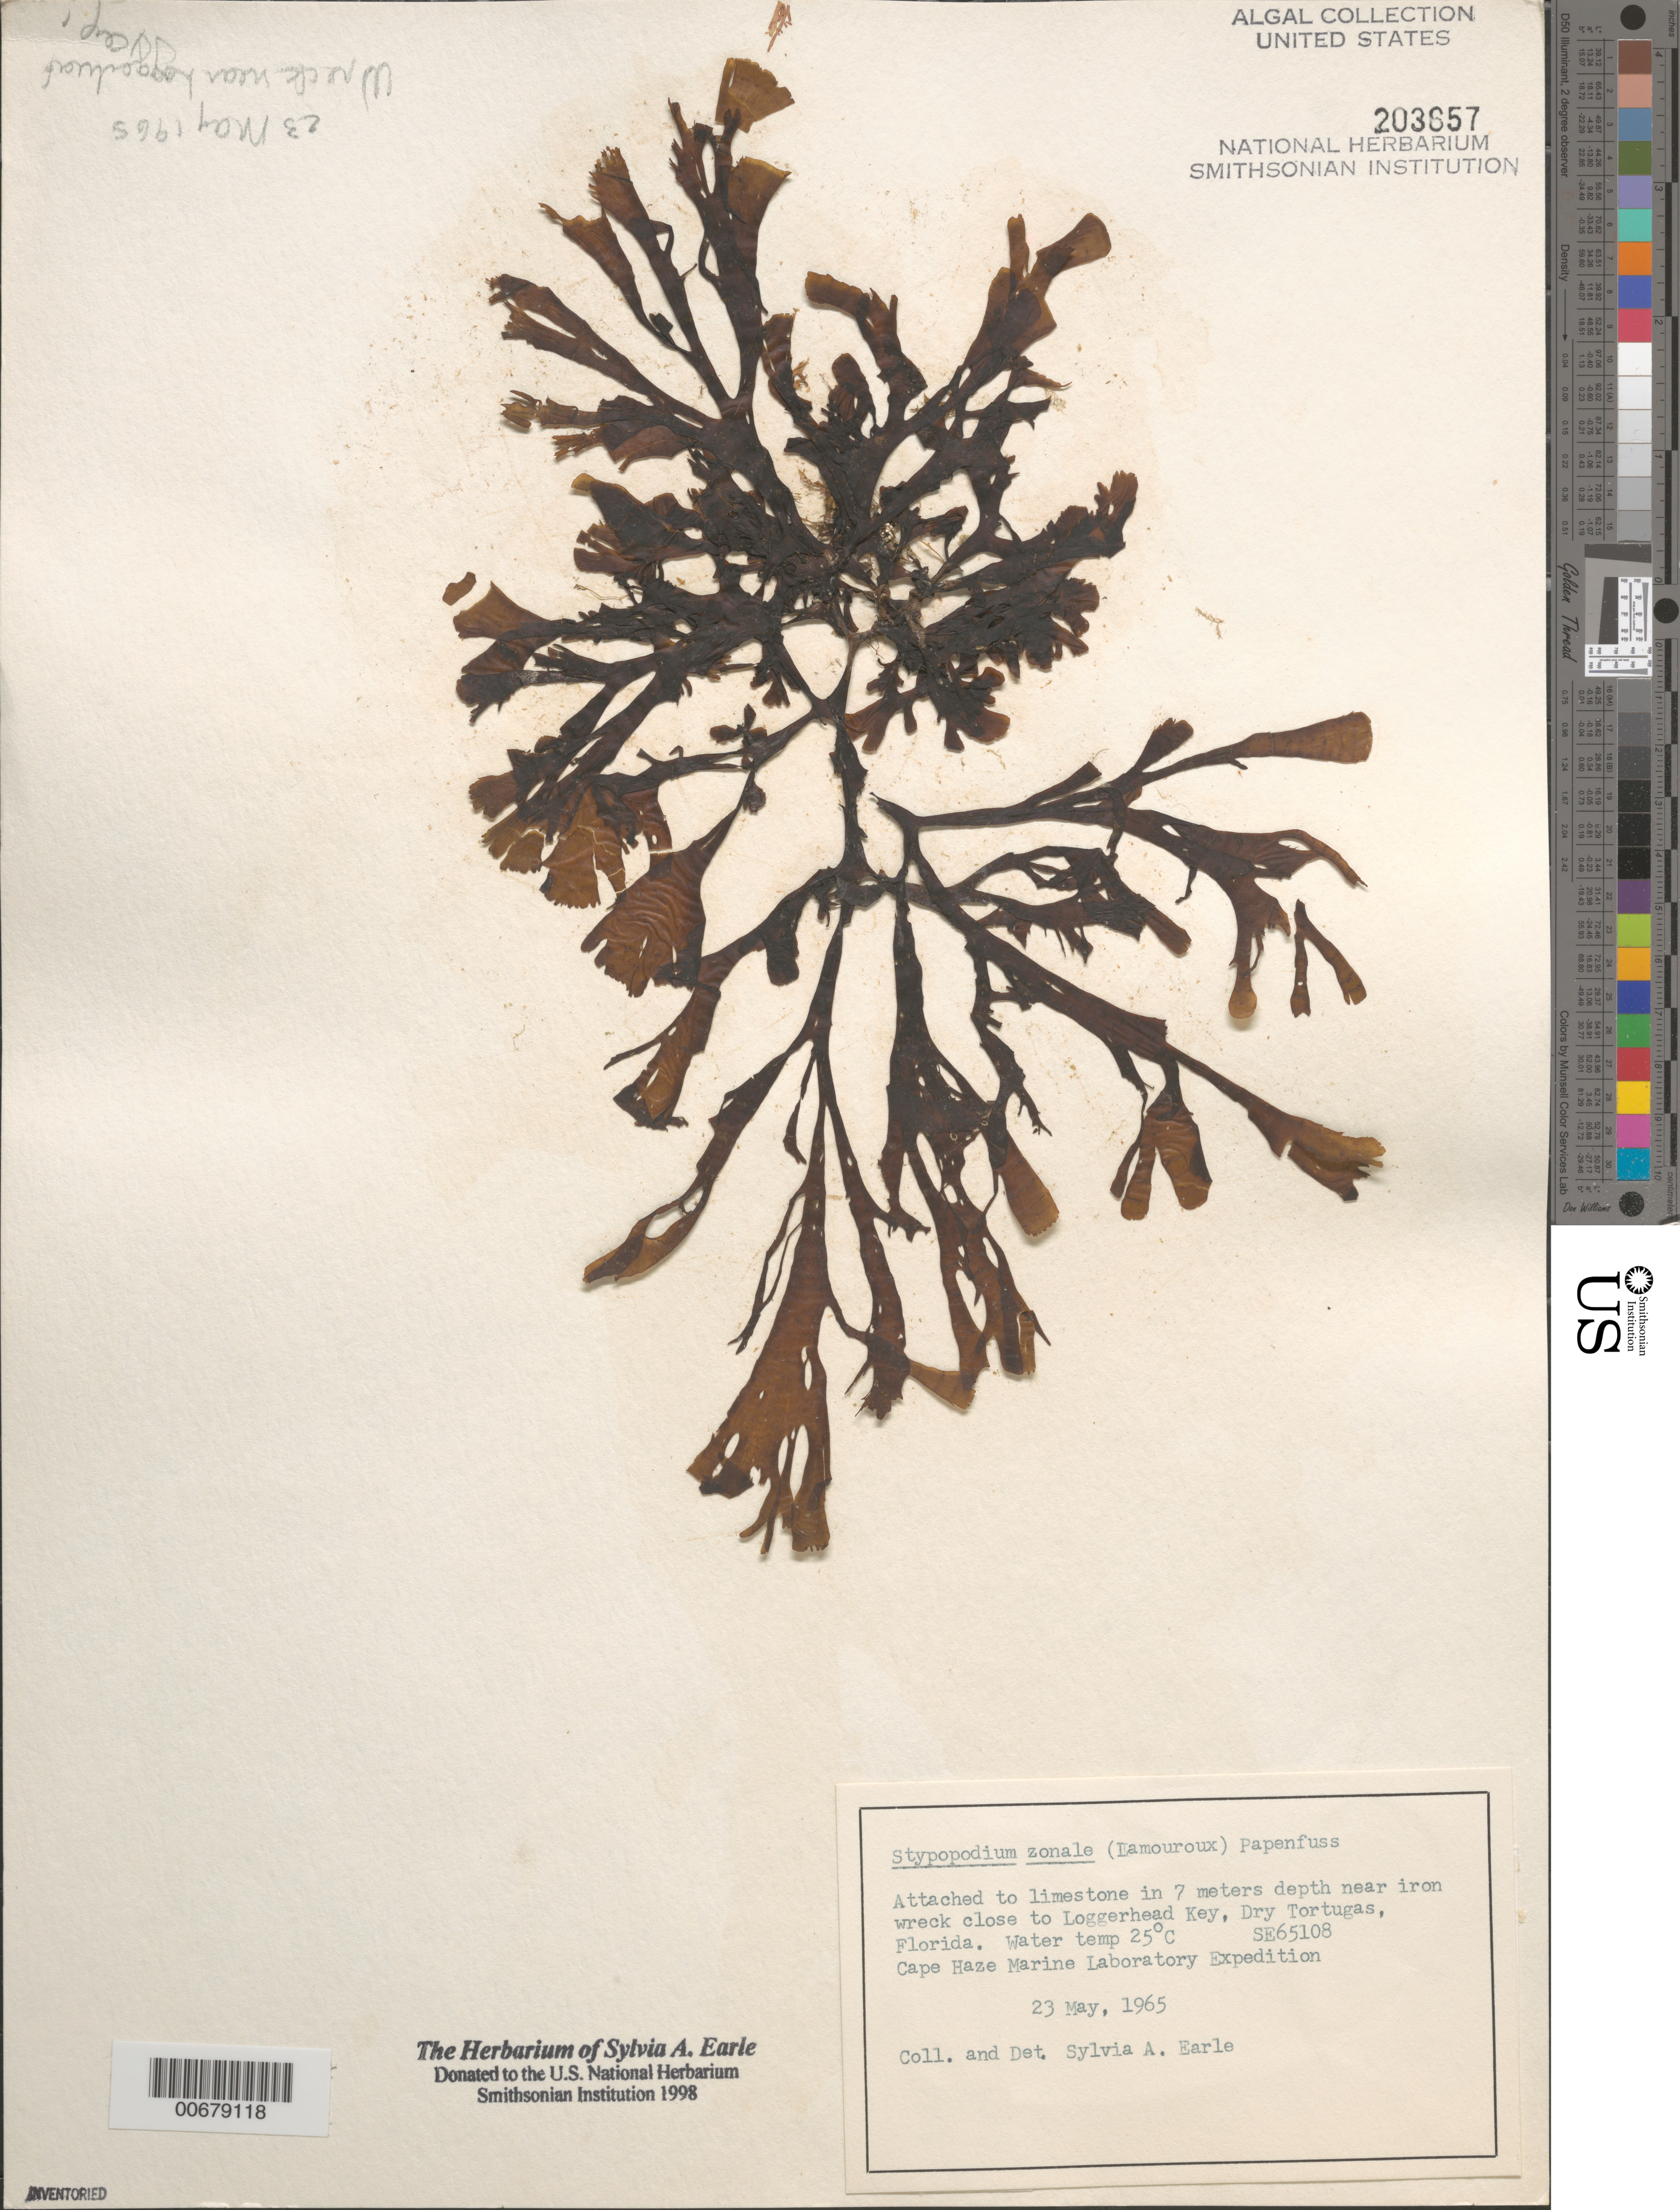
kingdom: Chromista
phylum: Ochrophyta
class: Phaeophyceae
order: Dictyotales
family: Dictyotaceae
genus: Stypopodium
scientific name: Stypopodium zonale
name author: (J.V.Lamouroux) Papenf.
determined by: Earle, S. A.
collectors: S. A. Earle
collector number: SE 65108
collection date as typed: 23 May 1965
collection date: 1965-05-23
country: United States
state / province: Florida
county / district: Monroe County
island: Dry Tortugas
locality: Near iron shipwreck near Loggerhead Key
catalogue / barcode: US 203657